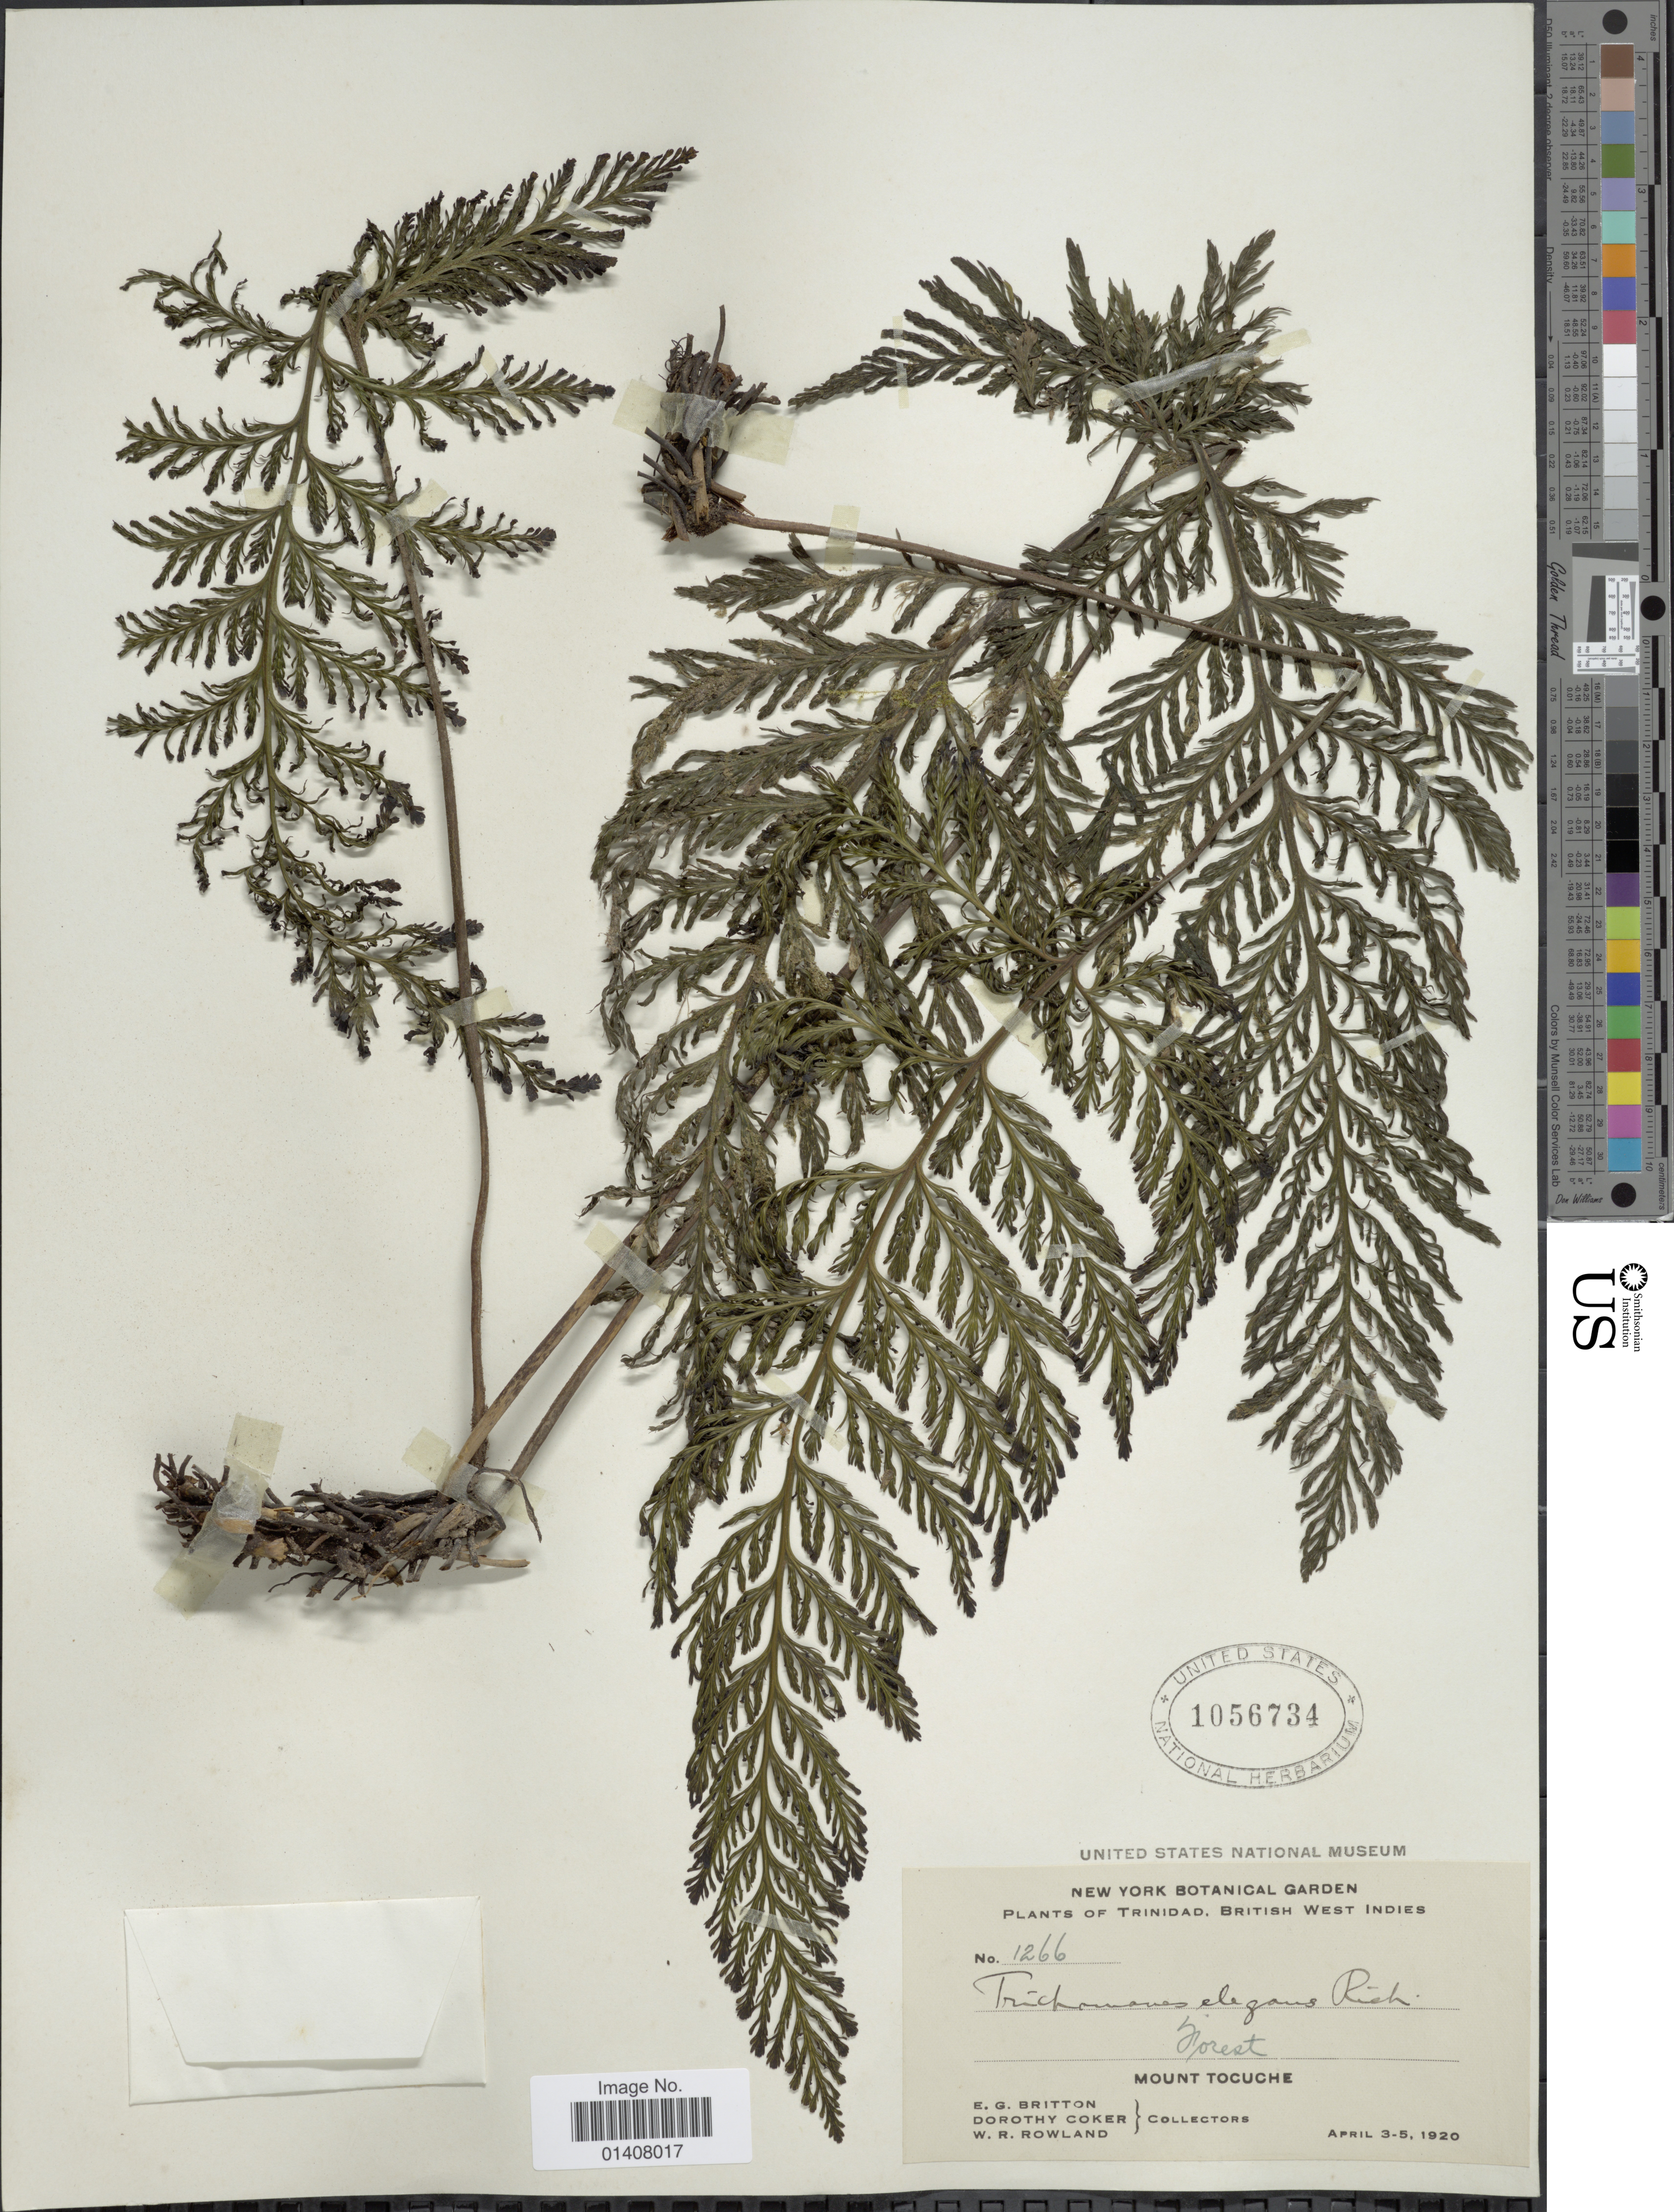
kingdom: Plantae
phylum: Tracheophyta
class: Polypodiopsida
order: Hymenophyllales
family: Hymenophyllaceae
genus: Trichomanes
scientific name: Trichomanes elegans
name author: Rich.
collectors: E. G. Britton, D. Coker & W. Rowland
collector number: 1266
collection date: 1920-04-03/1920-04-05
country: Trinidad and Tobago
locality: Trinidad, British West Indies, Mount Tocuche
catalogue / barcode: US 1056734